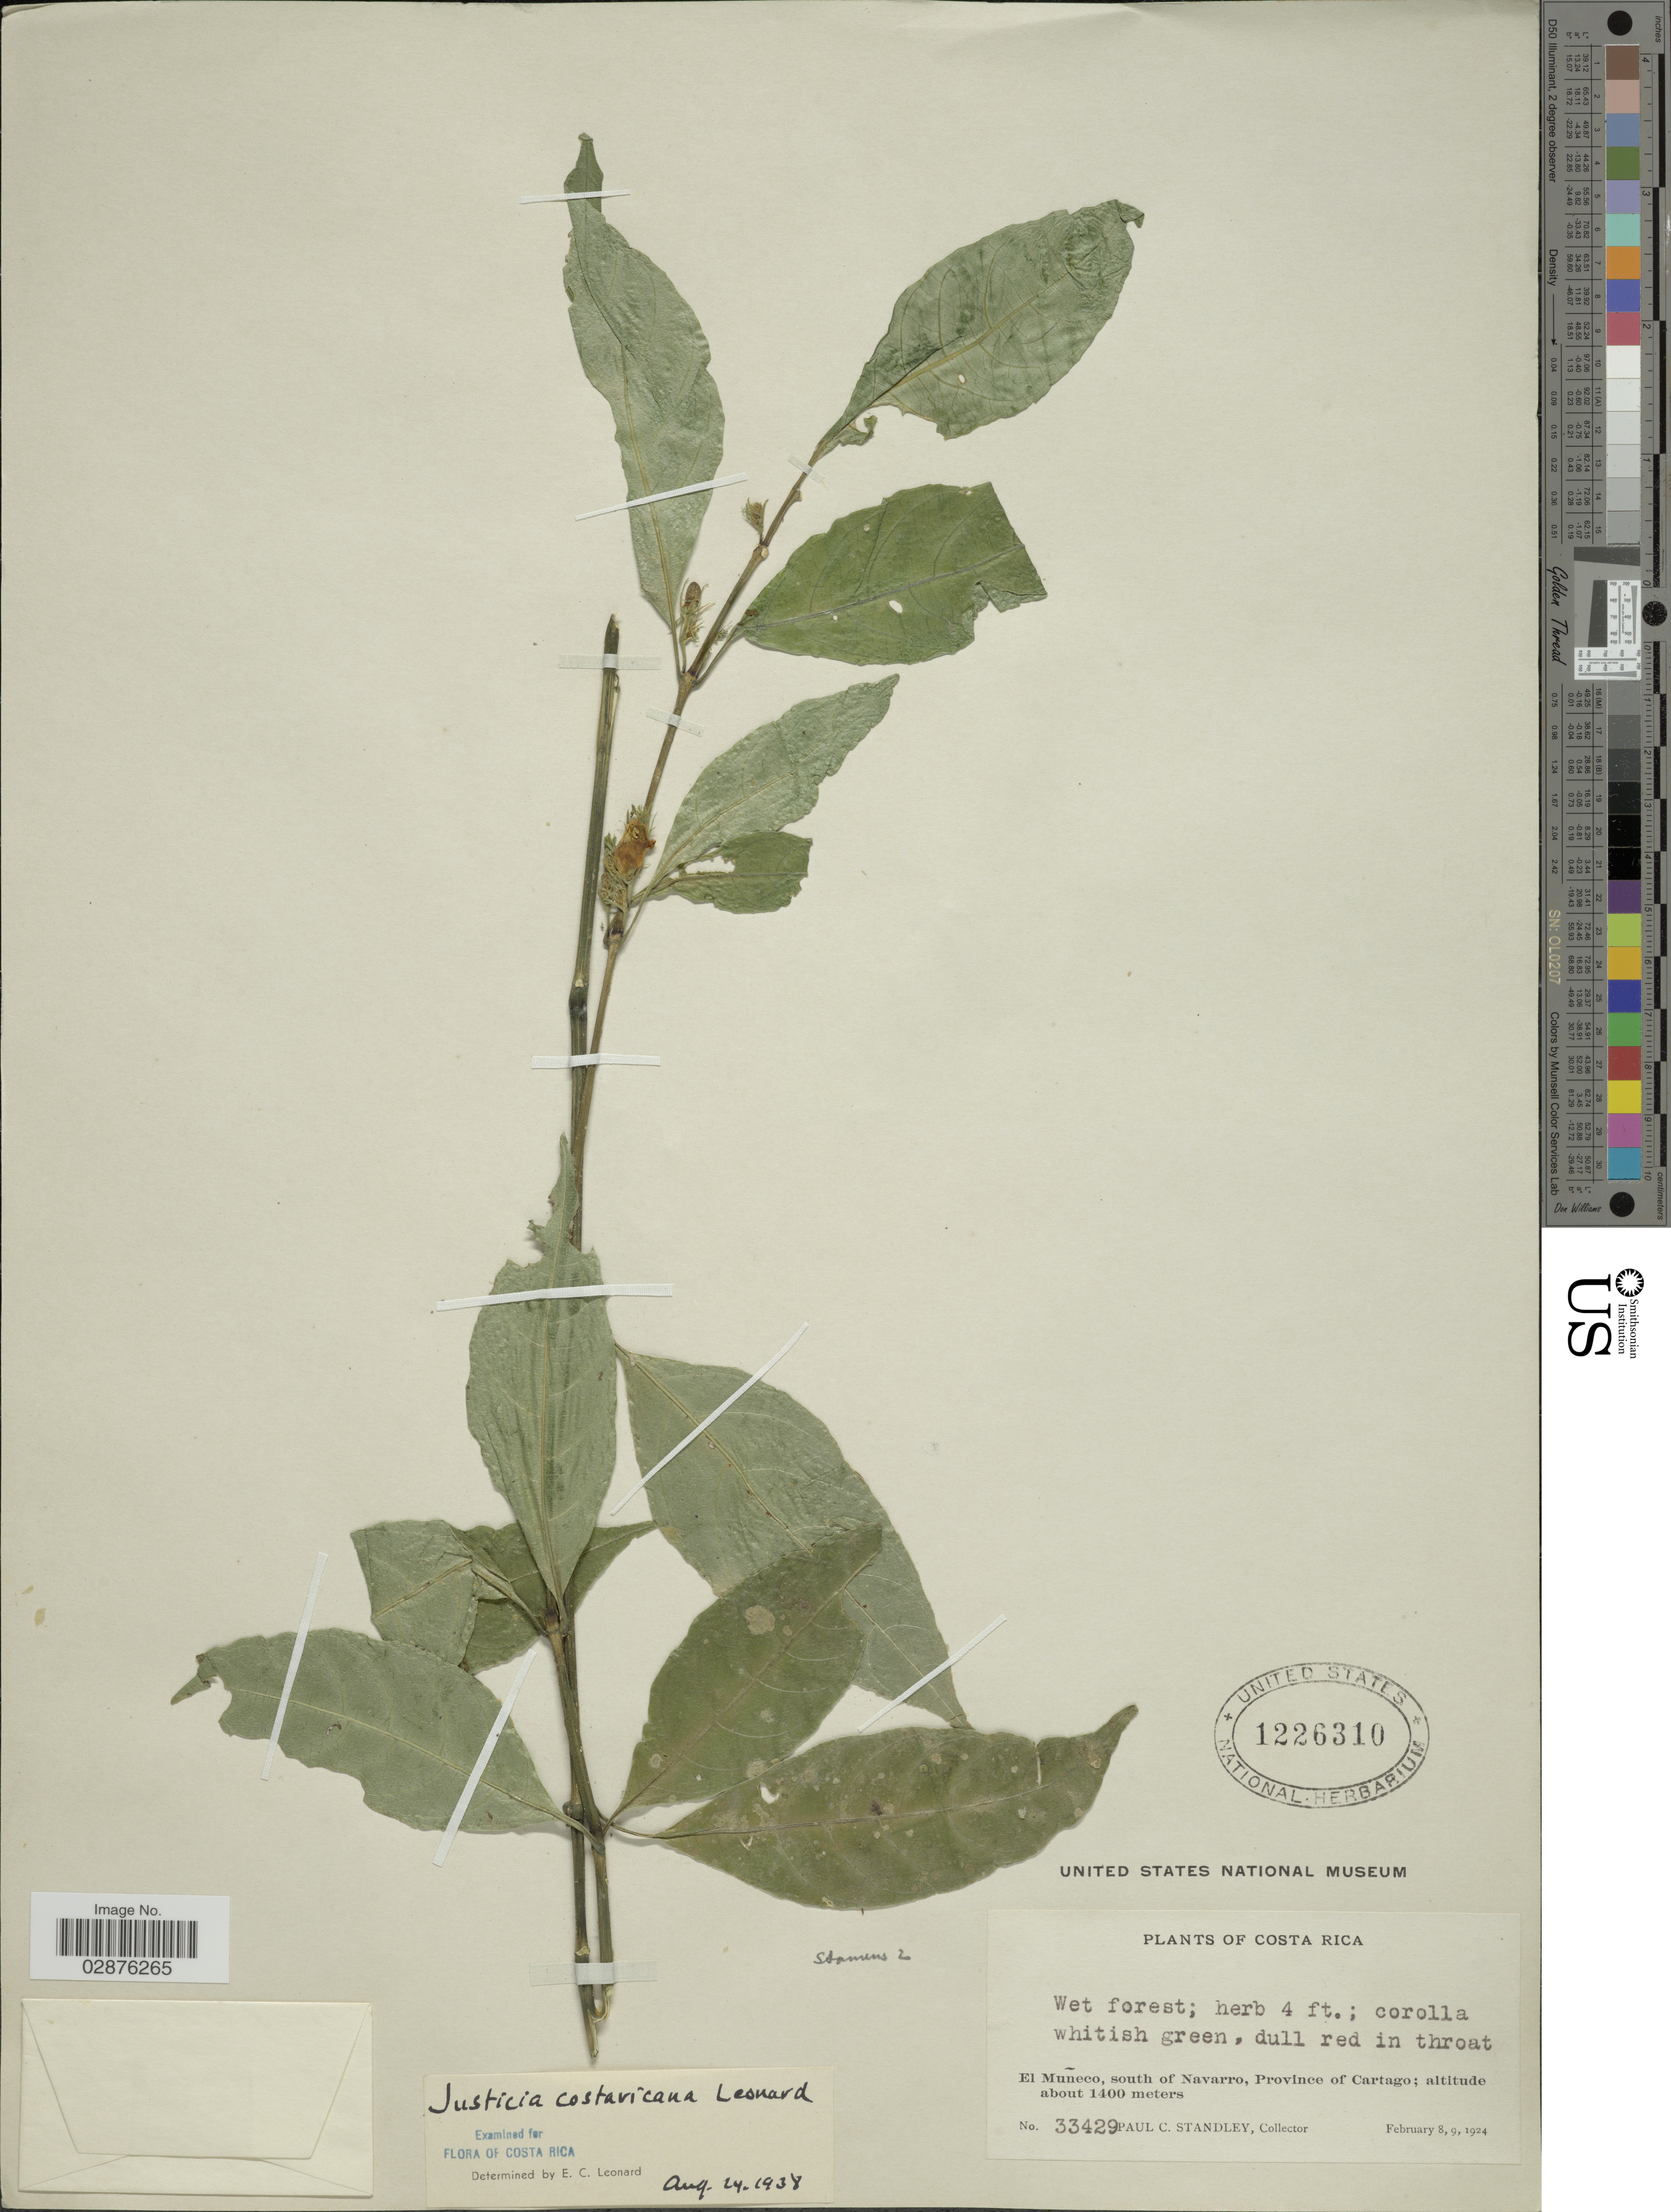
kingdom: Plantae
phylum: Tracheophyta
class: Magnoliopsida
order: Lamiales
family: Acanthaceae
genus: Justicia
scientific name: Justicia costaricana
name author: Leonard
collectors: P. C. Standley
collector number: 33429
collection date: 1924-02-08/1924-02-09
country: Costa Rica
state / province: Cartago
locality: El Muñeco, south of Navarro.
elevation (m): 1400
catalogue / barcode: US 1226310